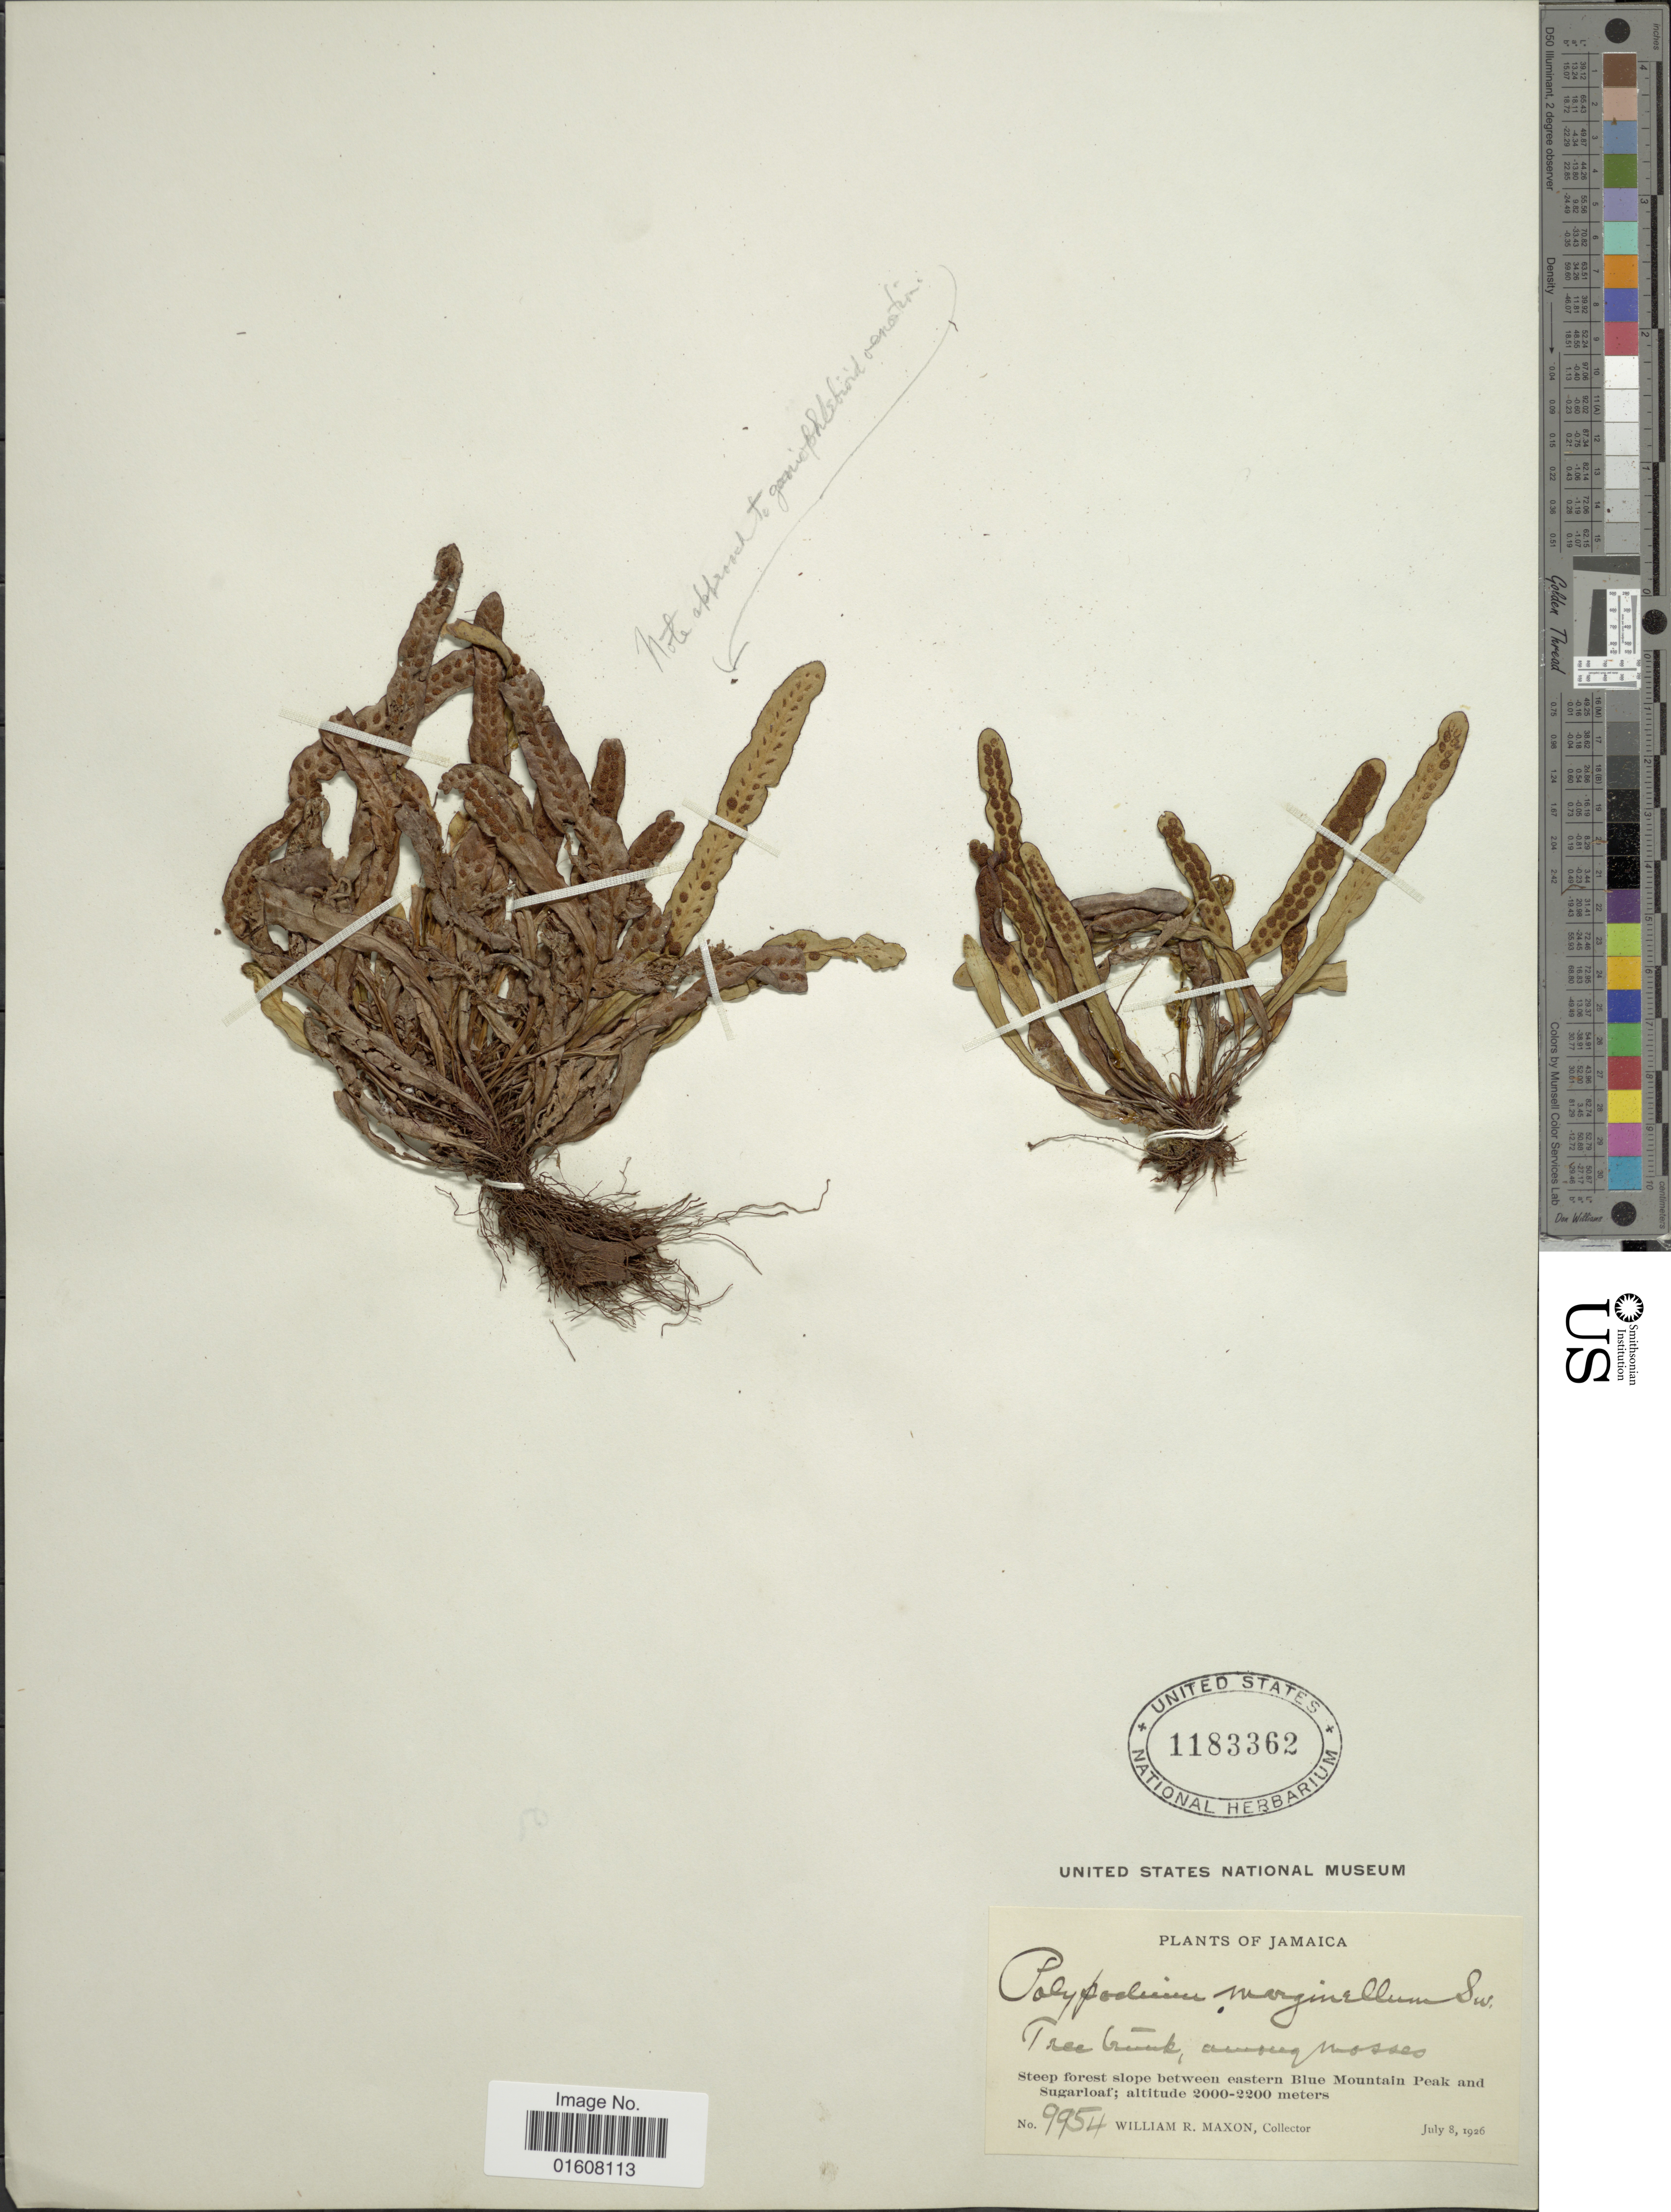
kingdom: Plantae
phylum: Tracheophyta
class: Polypodiopsida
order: Polypodiales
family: Polypodiaceae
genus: Grammitis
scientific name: Grammitis marginella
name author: (Sw.) Sw.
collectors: W. R. Maxon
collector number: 9954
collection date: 1926-07-08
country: Jamaica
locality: Steep forest slope between eastern Blue Mountain Peak and Sugarloaf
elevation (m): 2000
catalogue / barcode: US 1183362